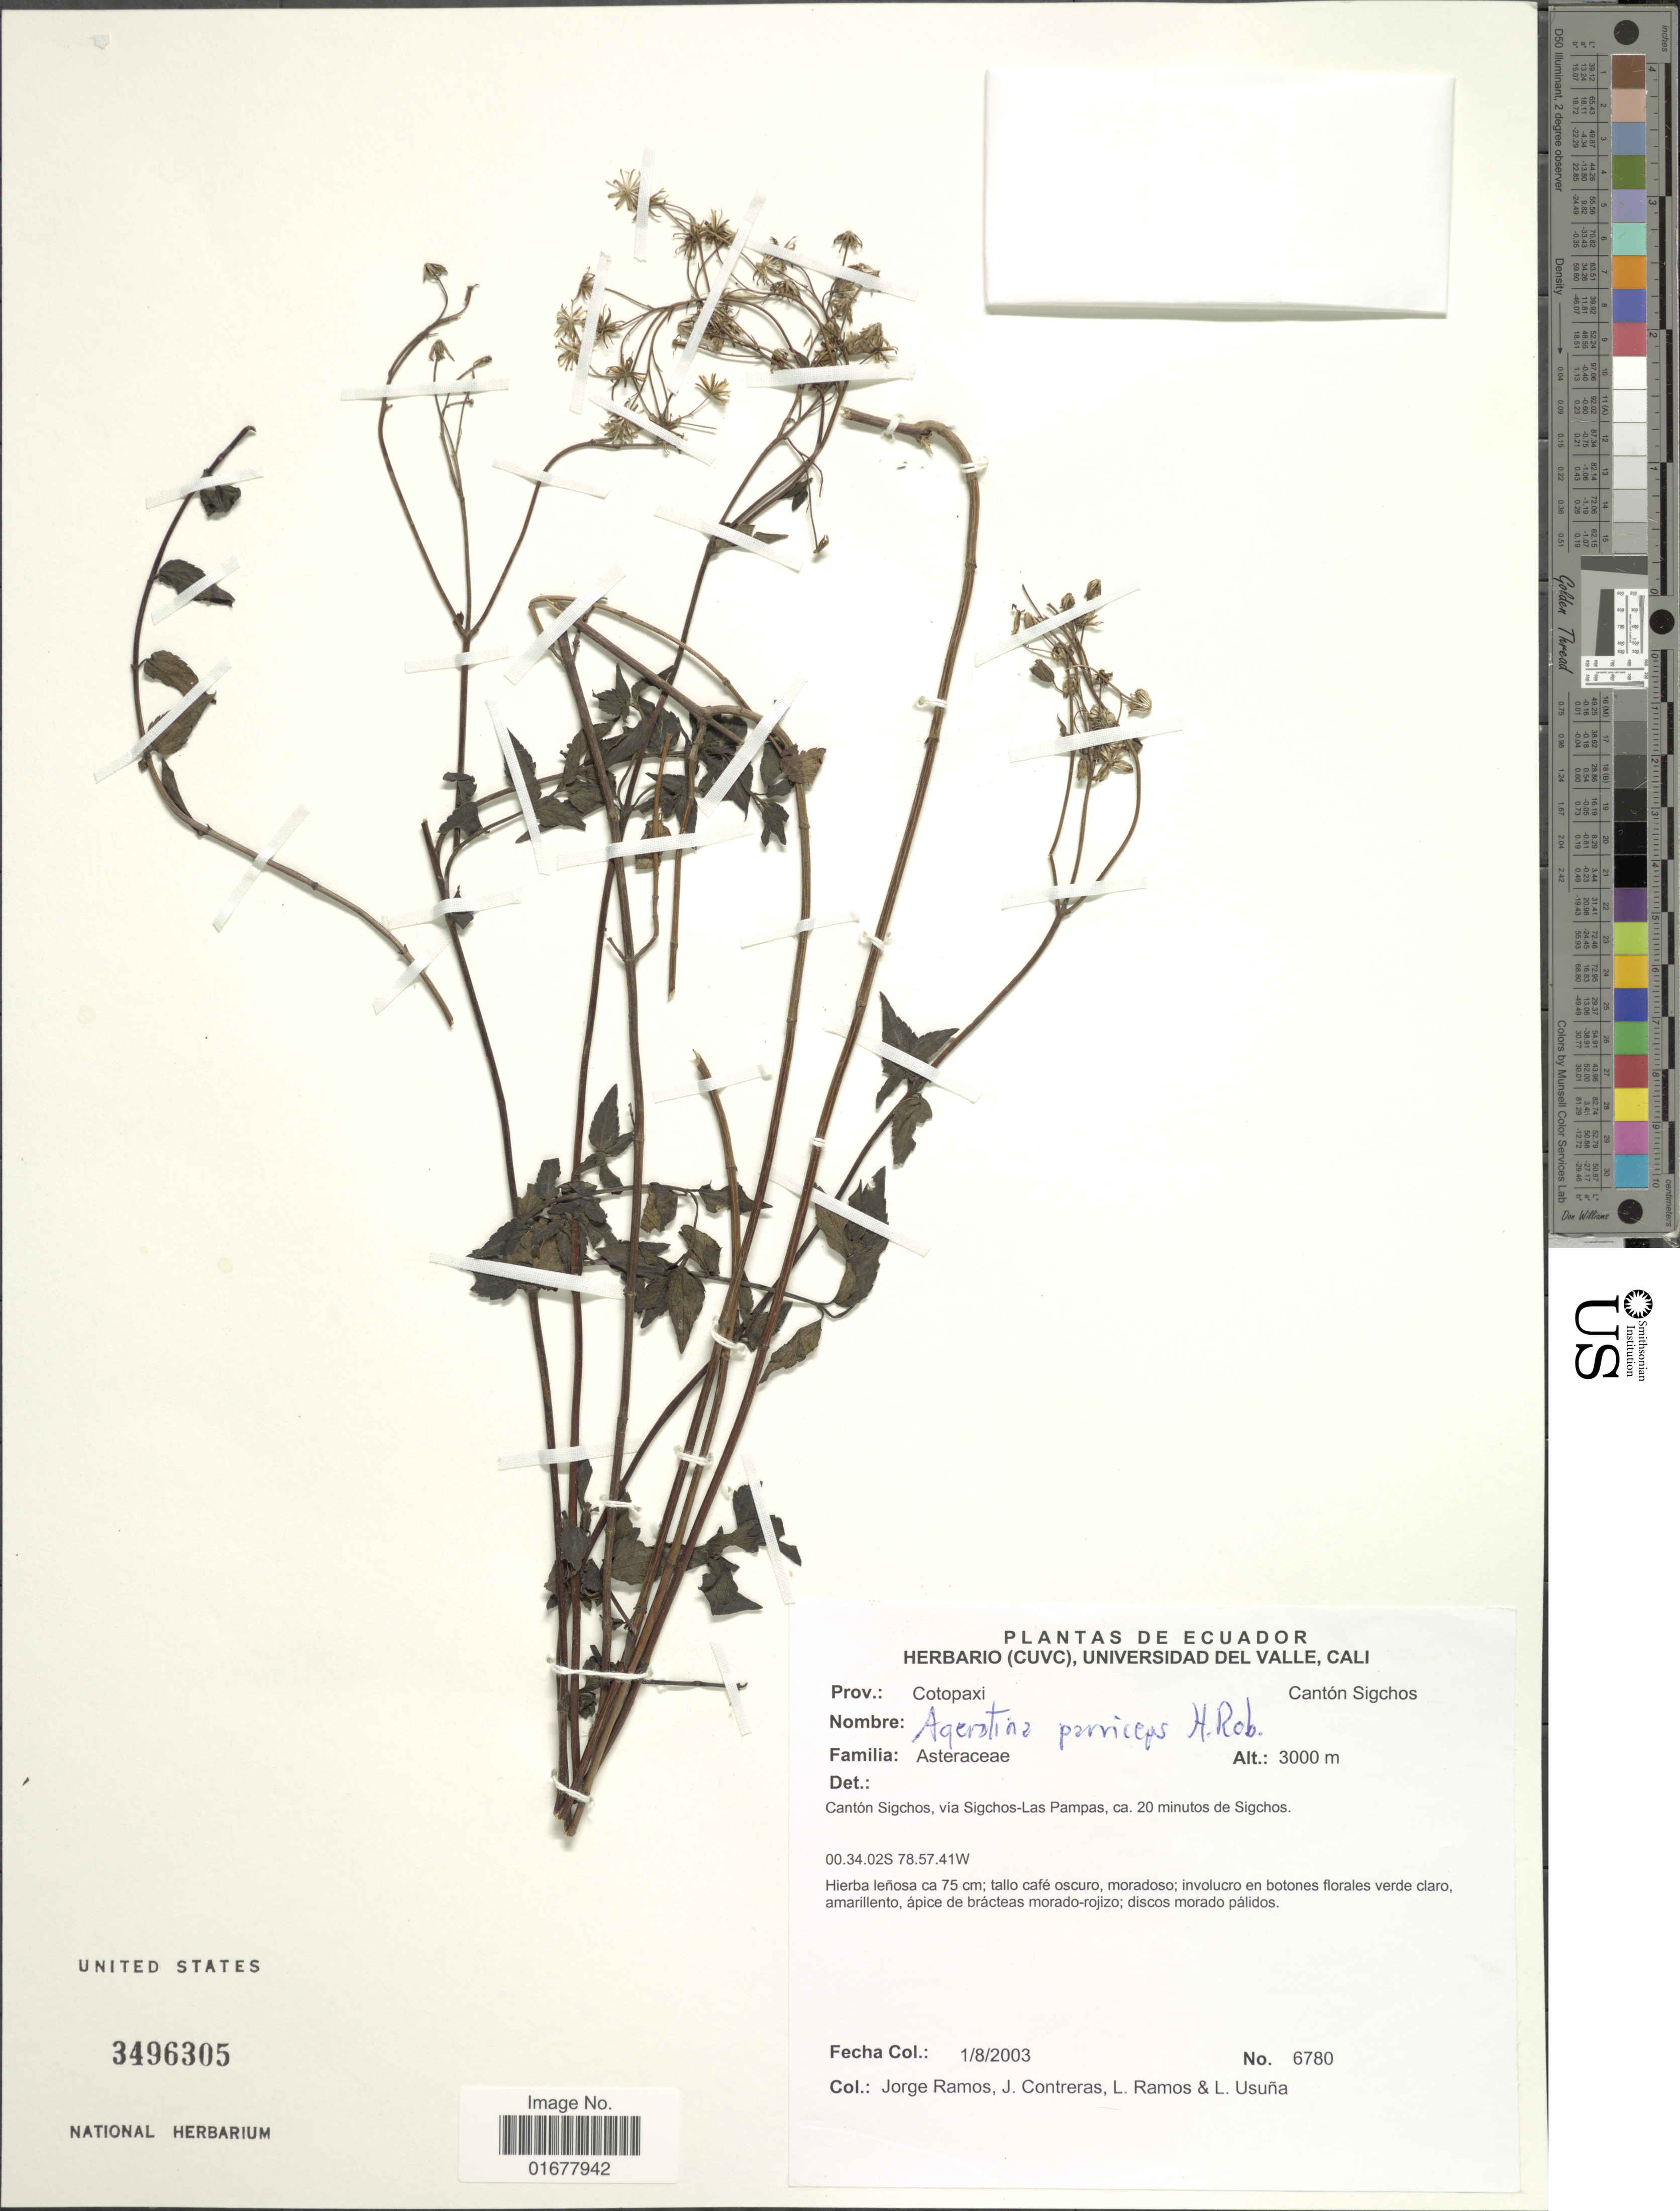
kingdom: Plantae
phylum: Tracheophyta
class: Magnoliopsida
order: Asterales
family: Asteraceae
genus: Ageratina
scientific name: Ageratina parviceps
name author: H. Rob.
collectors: J. Ramos, J. Contreras, L. Ramos & L. Usuña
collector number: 6780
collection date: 2003-08-01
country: Ecuador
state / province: Cotopaxi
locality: Prov. Cotopaxi, Canton Sigchos, Cantos Sigchos, via Sigchos-Las Pampas, 20 minotos de Sigchos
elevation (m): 3000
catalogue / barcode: US 3496305